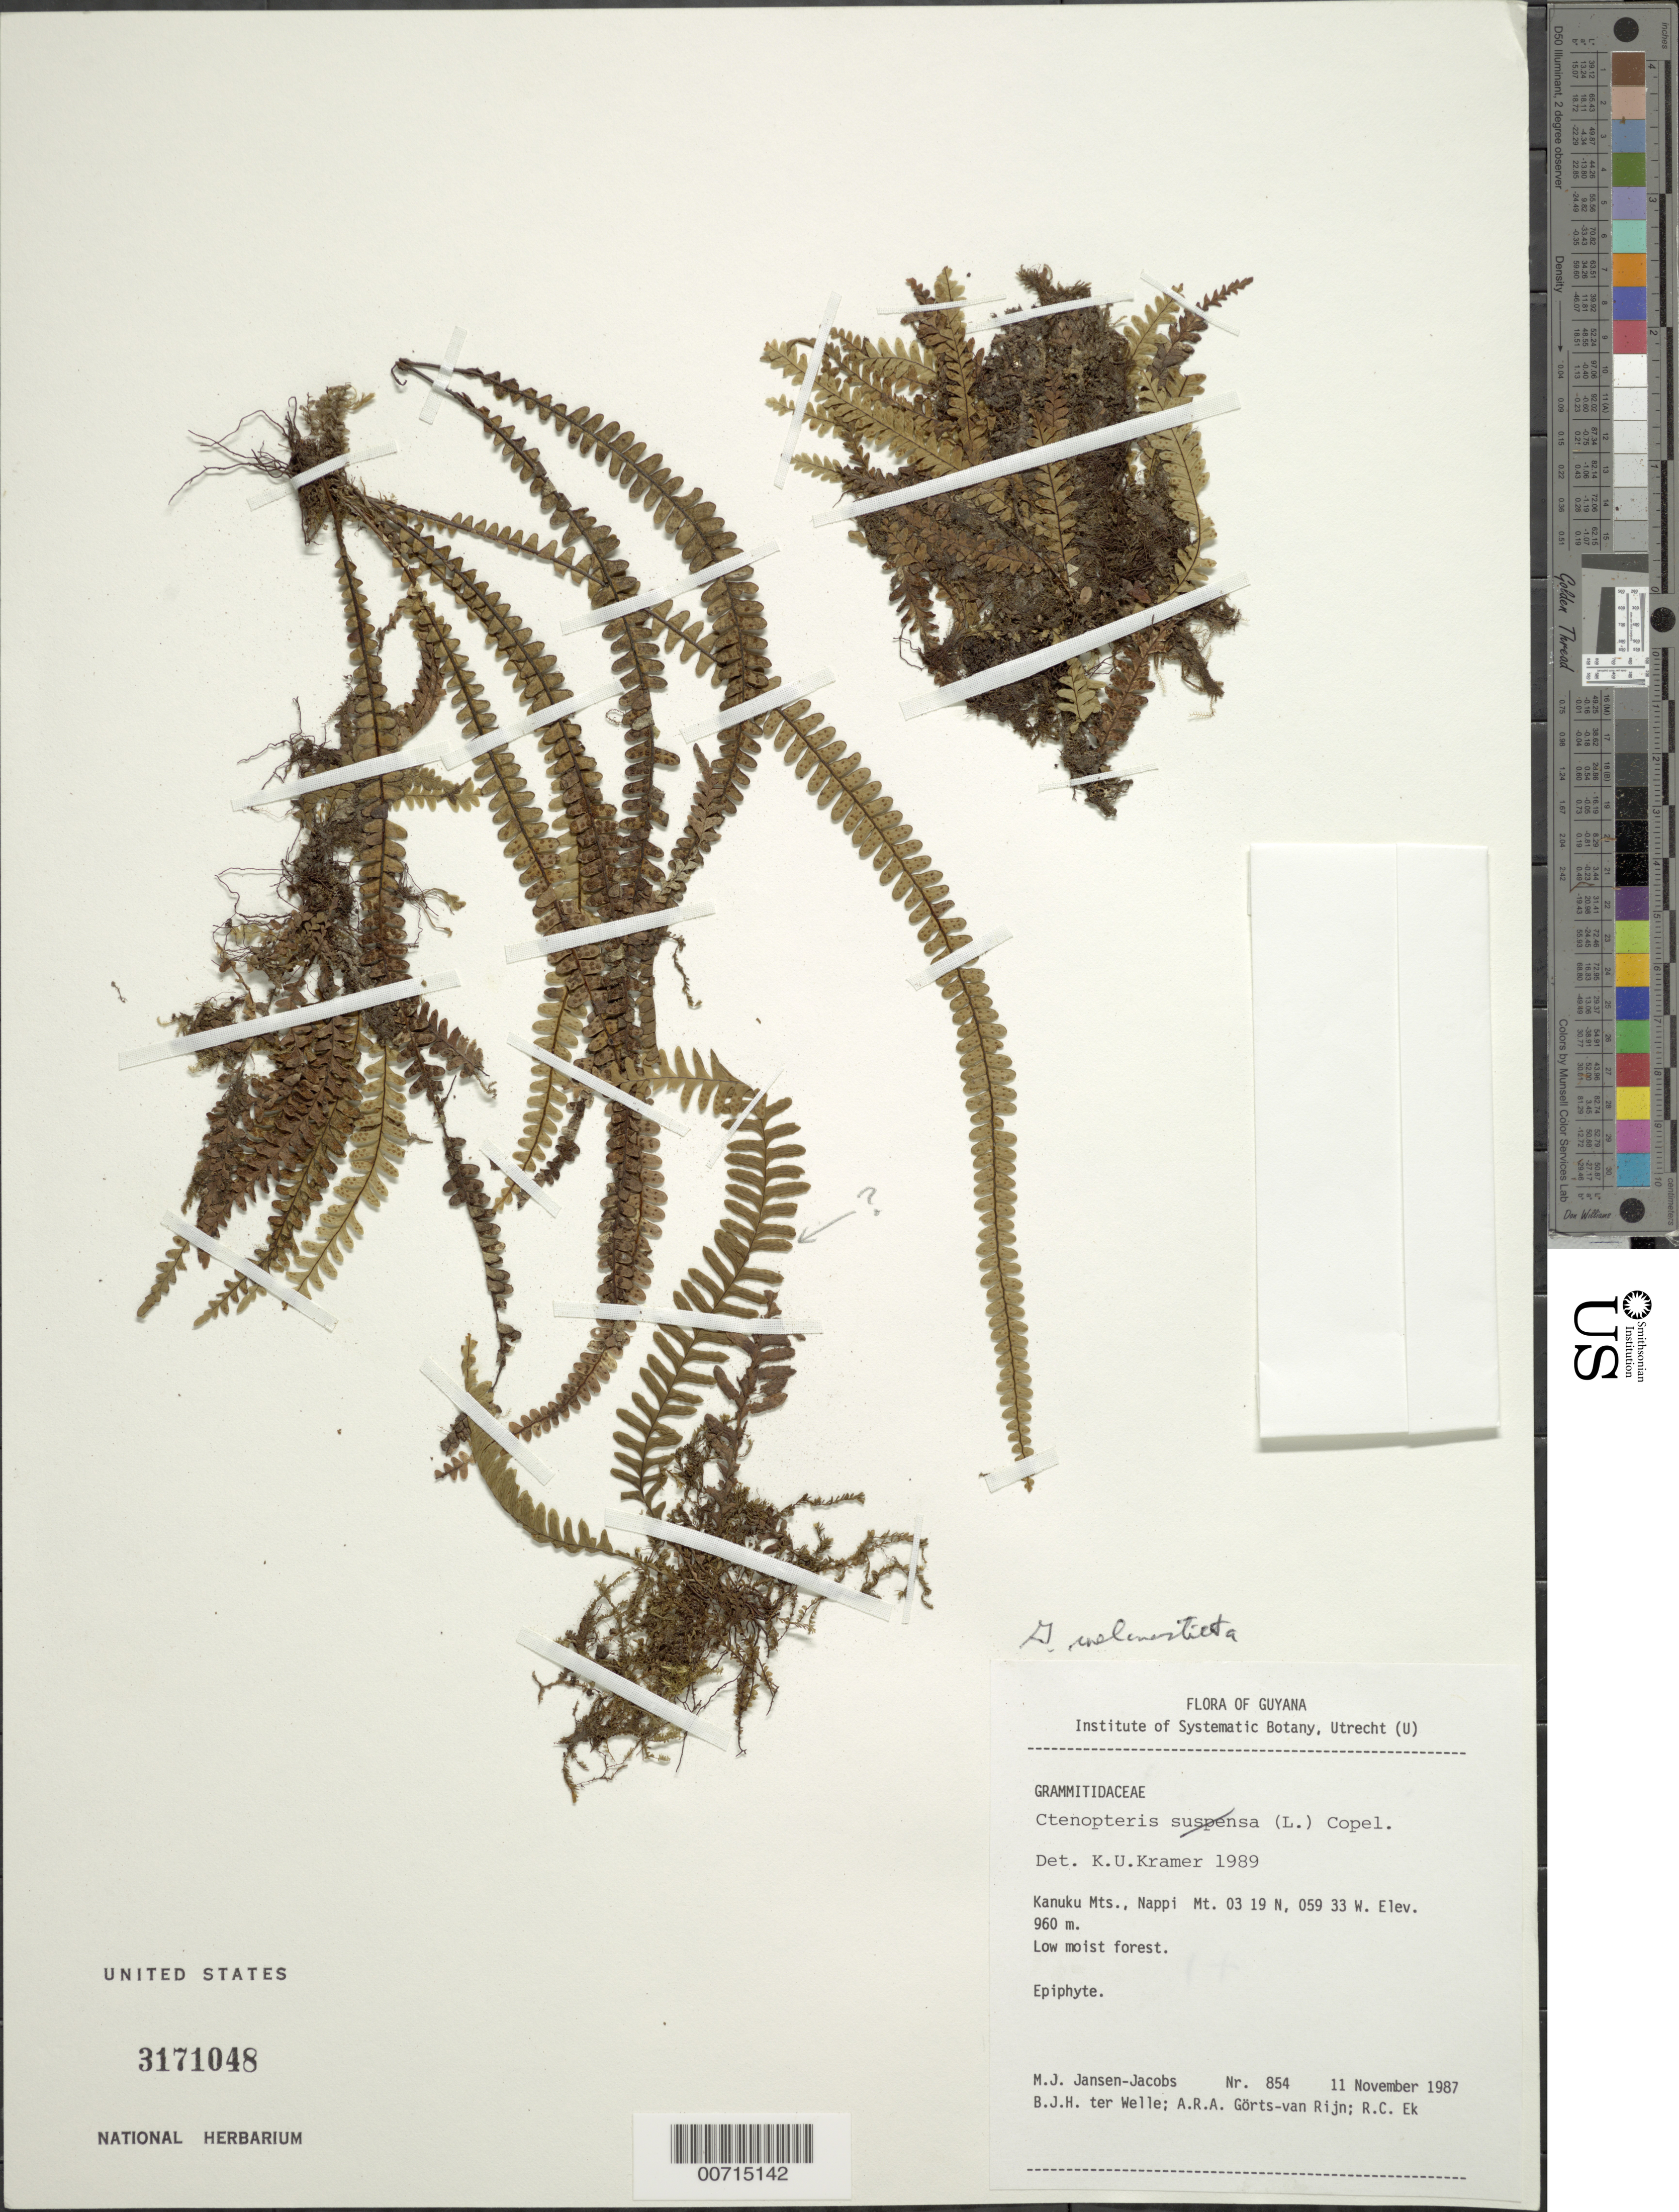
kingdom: Plantae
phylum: Tracheophyta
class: Polypodiopsida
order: Polypodiales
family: Polypodiaceae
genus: Melpomene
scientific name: Melpomene melanosticta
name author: (Kunze) A.R. Sm. & R.C. Moran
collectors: M. J. Jansen-Jacobs, B. Welle, A. .R. A. Görts-van Rijn & R. C. Ek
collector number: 854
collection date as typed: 11-Nov-87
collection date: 1987-11-11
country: Guyana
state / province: U. Takutu-U. Essequibo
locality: Kanuku Mts., Nappi Mt.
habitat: Low moist forest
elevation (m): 960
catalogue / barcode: US 3171048